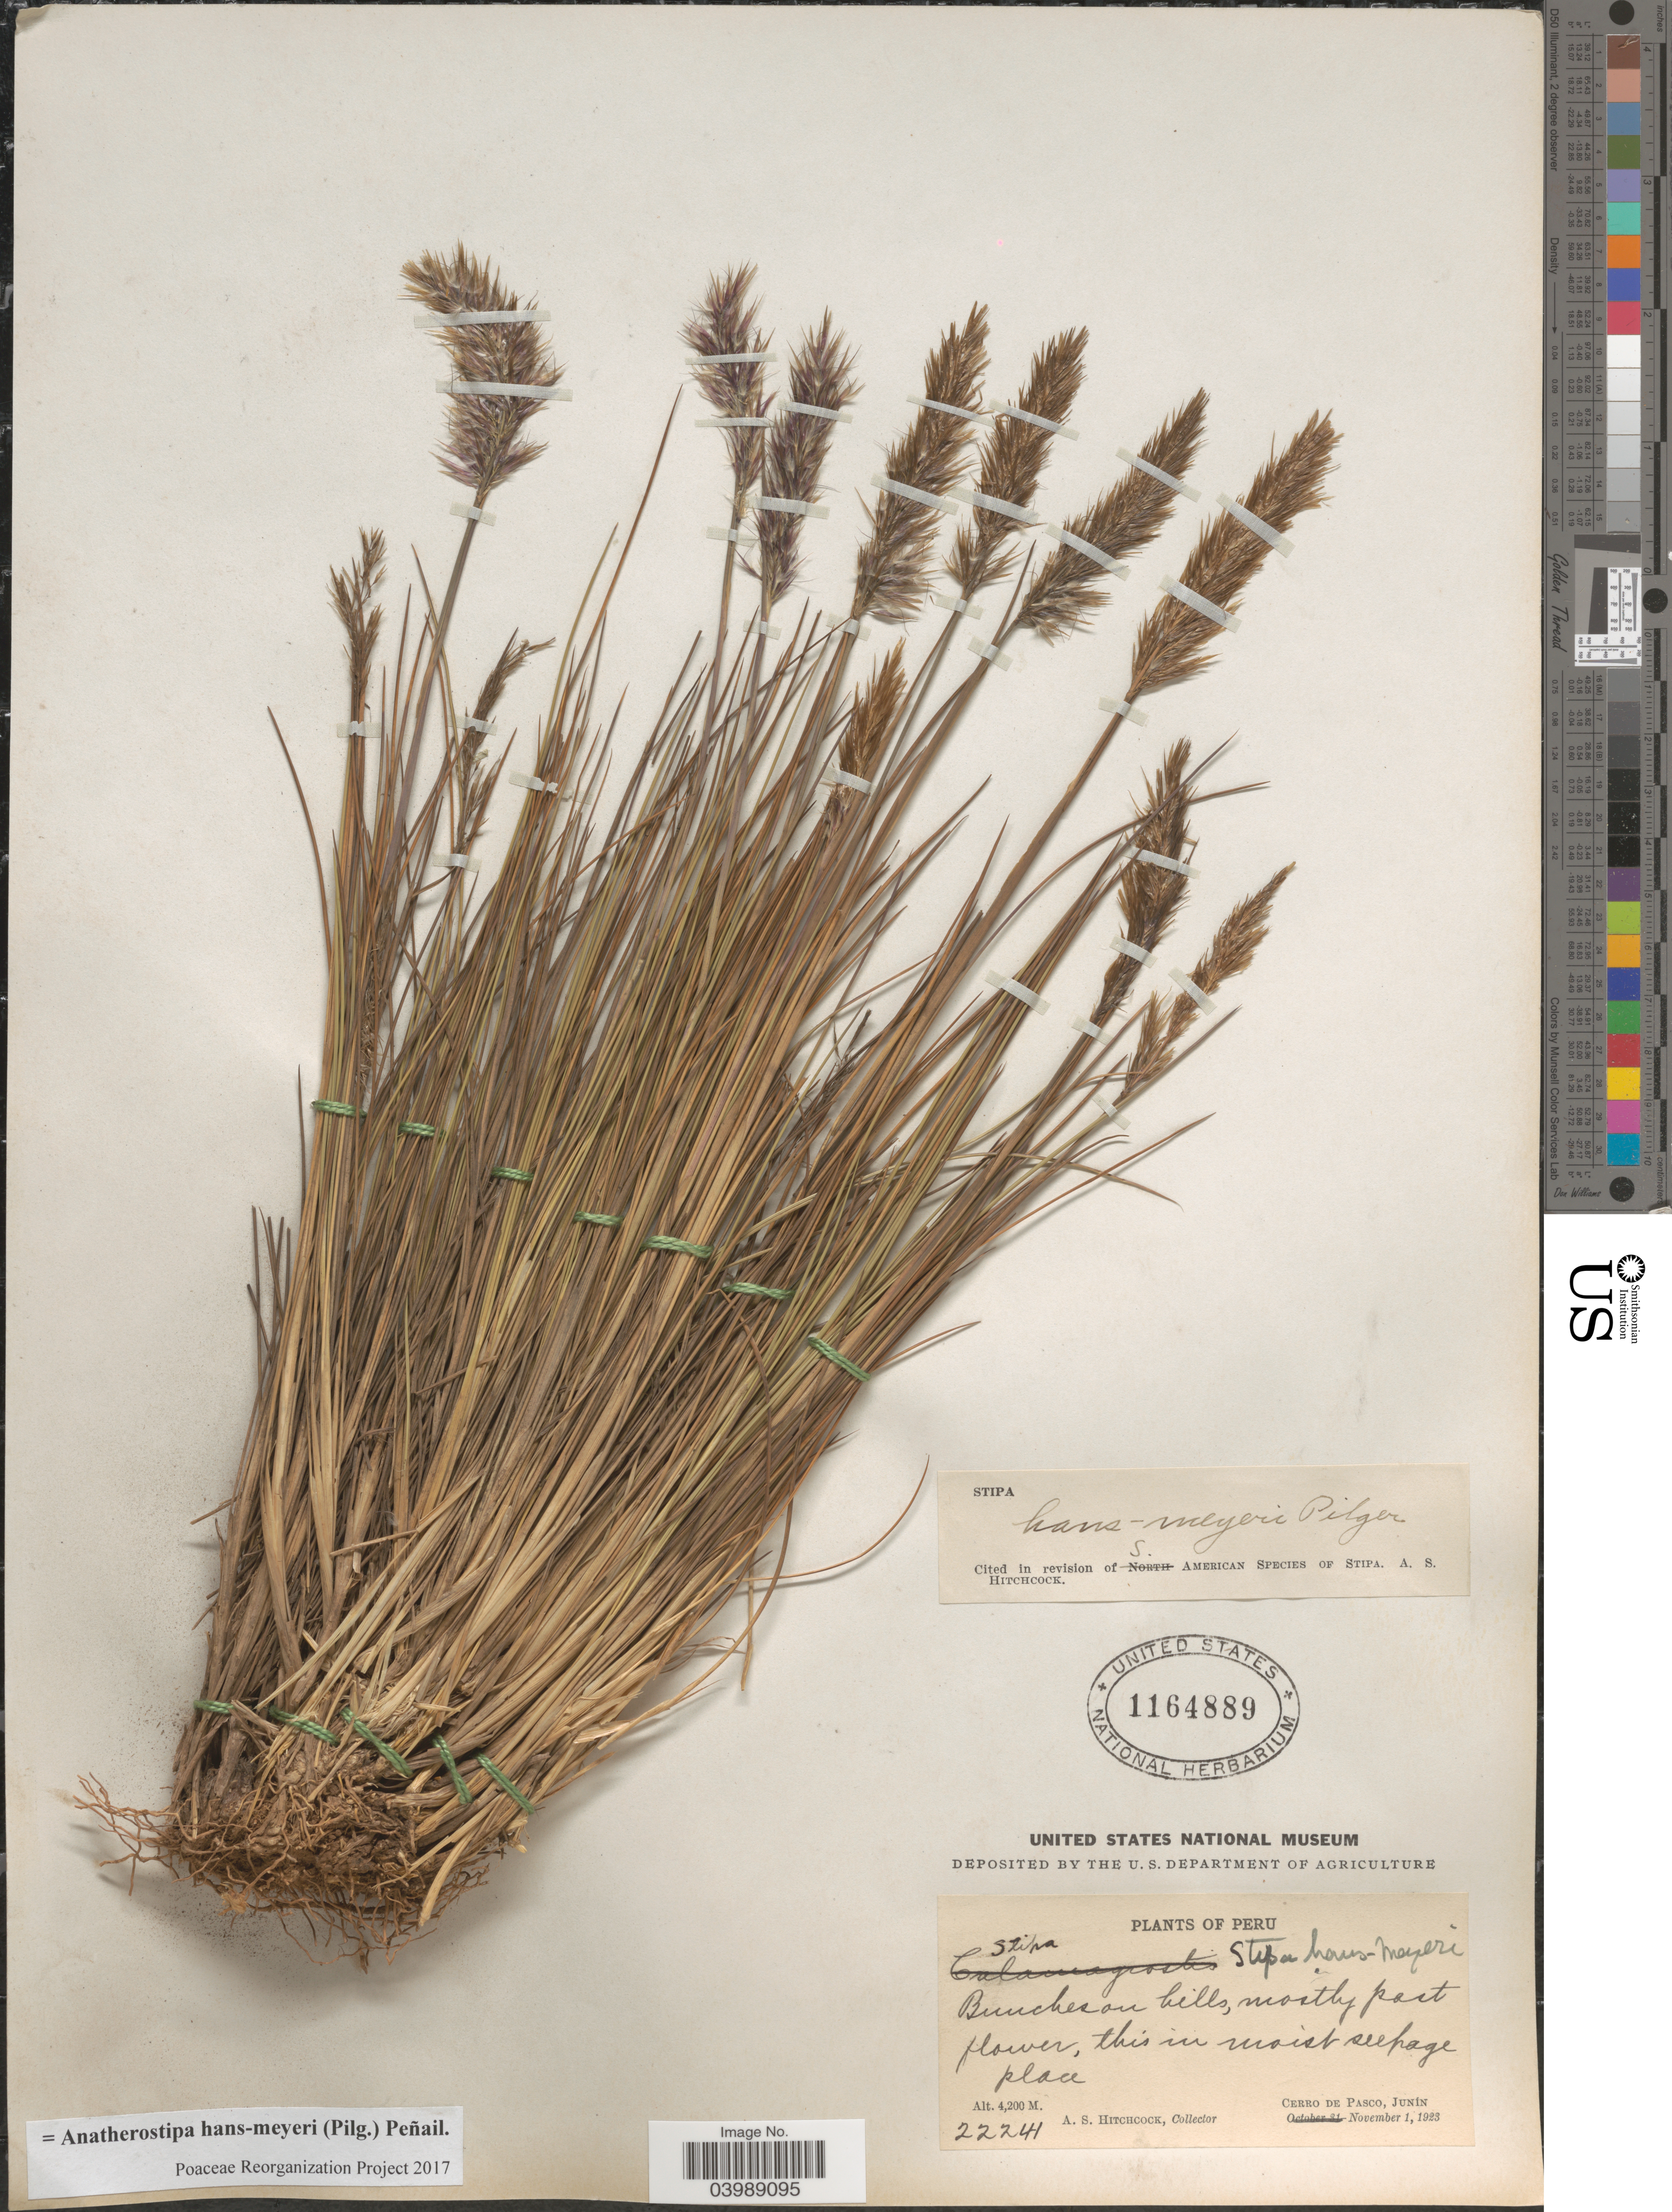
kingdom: Plantae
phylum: Tracheophyta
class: Liliopsida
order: Poales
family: Poaceae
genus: Anatherostipa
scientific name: Anatherostipa hans-meyeri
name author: (Pilg.) Peñailillo B.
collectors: A. S. Hitchcock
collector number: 22241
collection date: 1923-11-01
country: Peru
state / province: Junín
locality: Buncheson hills. Cerro de Pasco.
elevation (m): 4200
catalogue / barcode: US 1164889